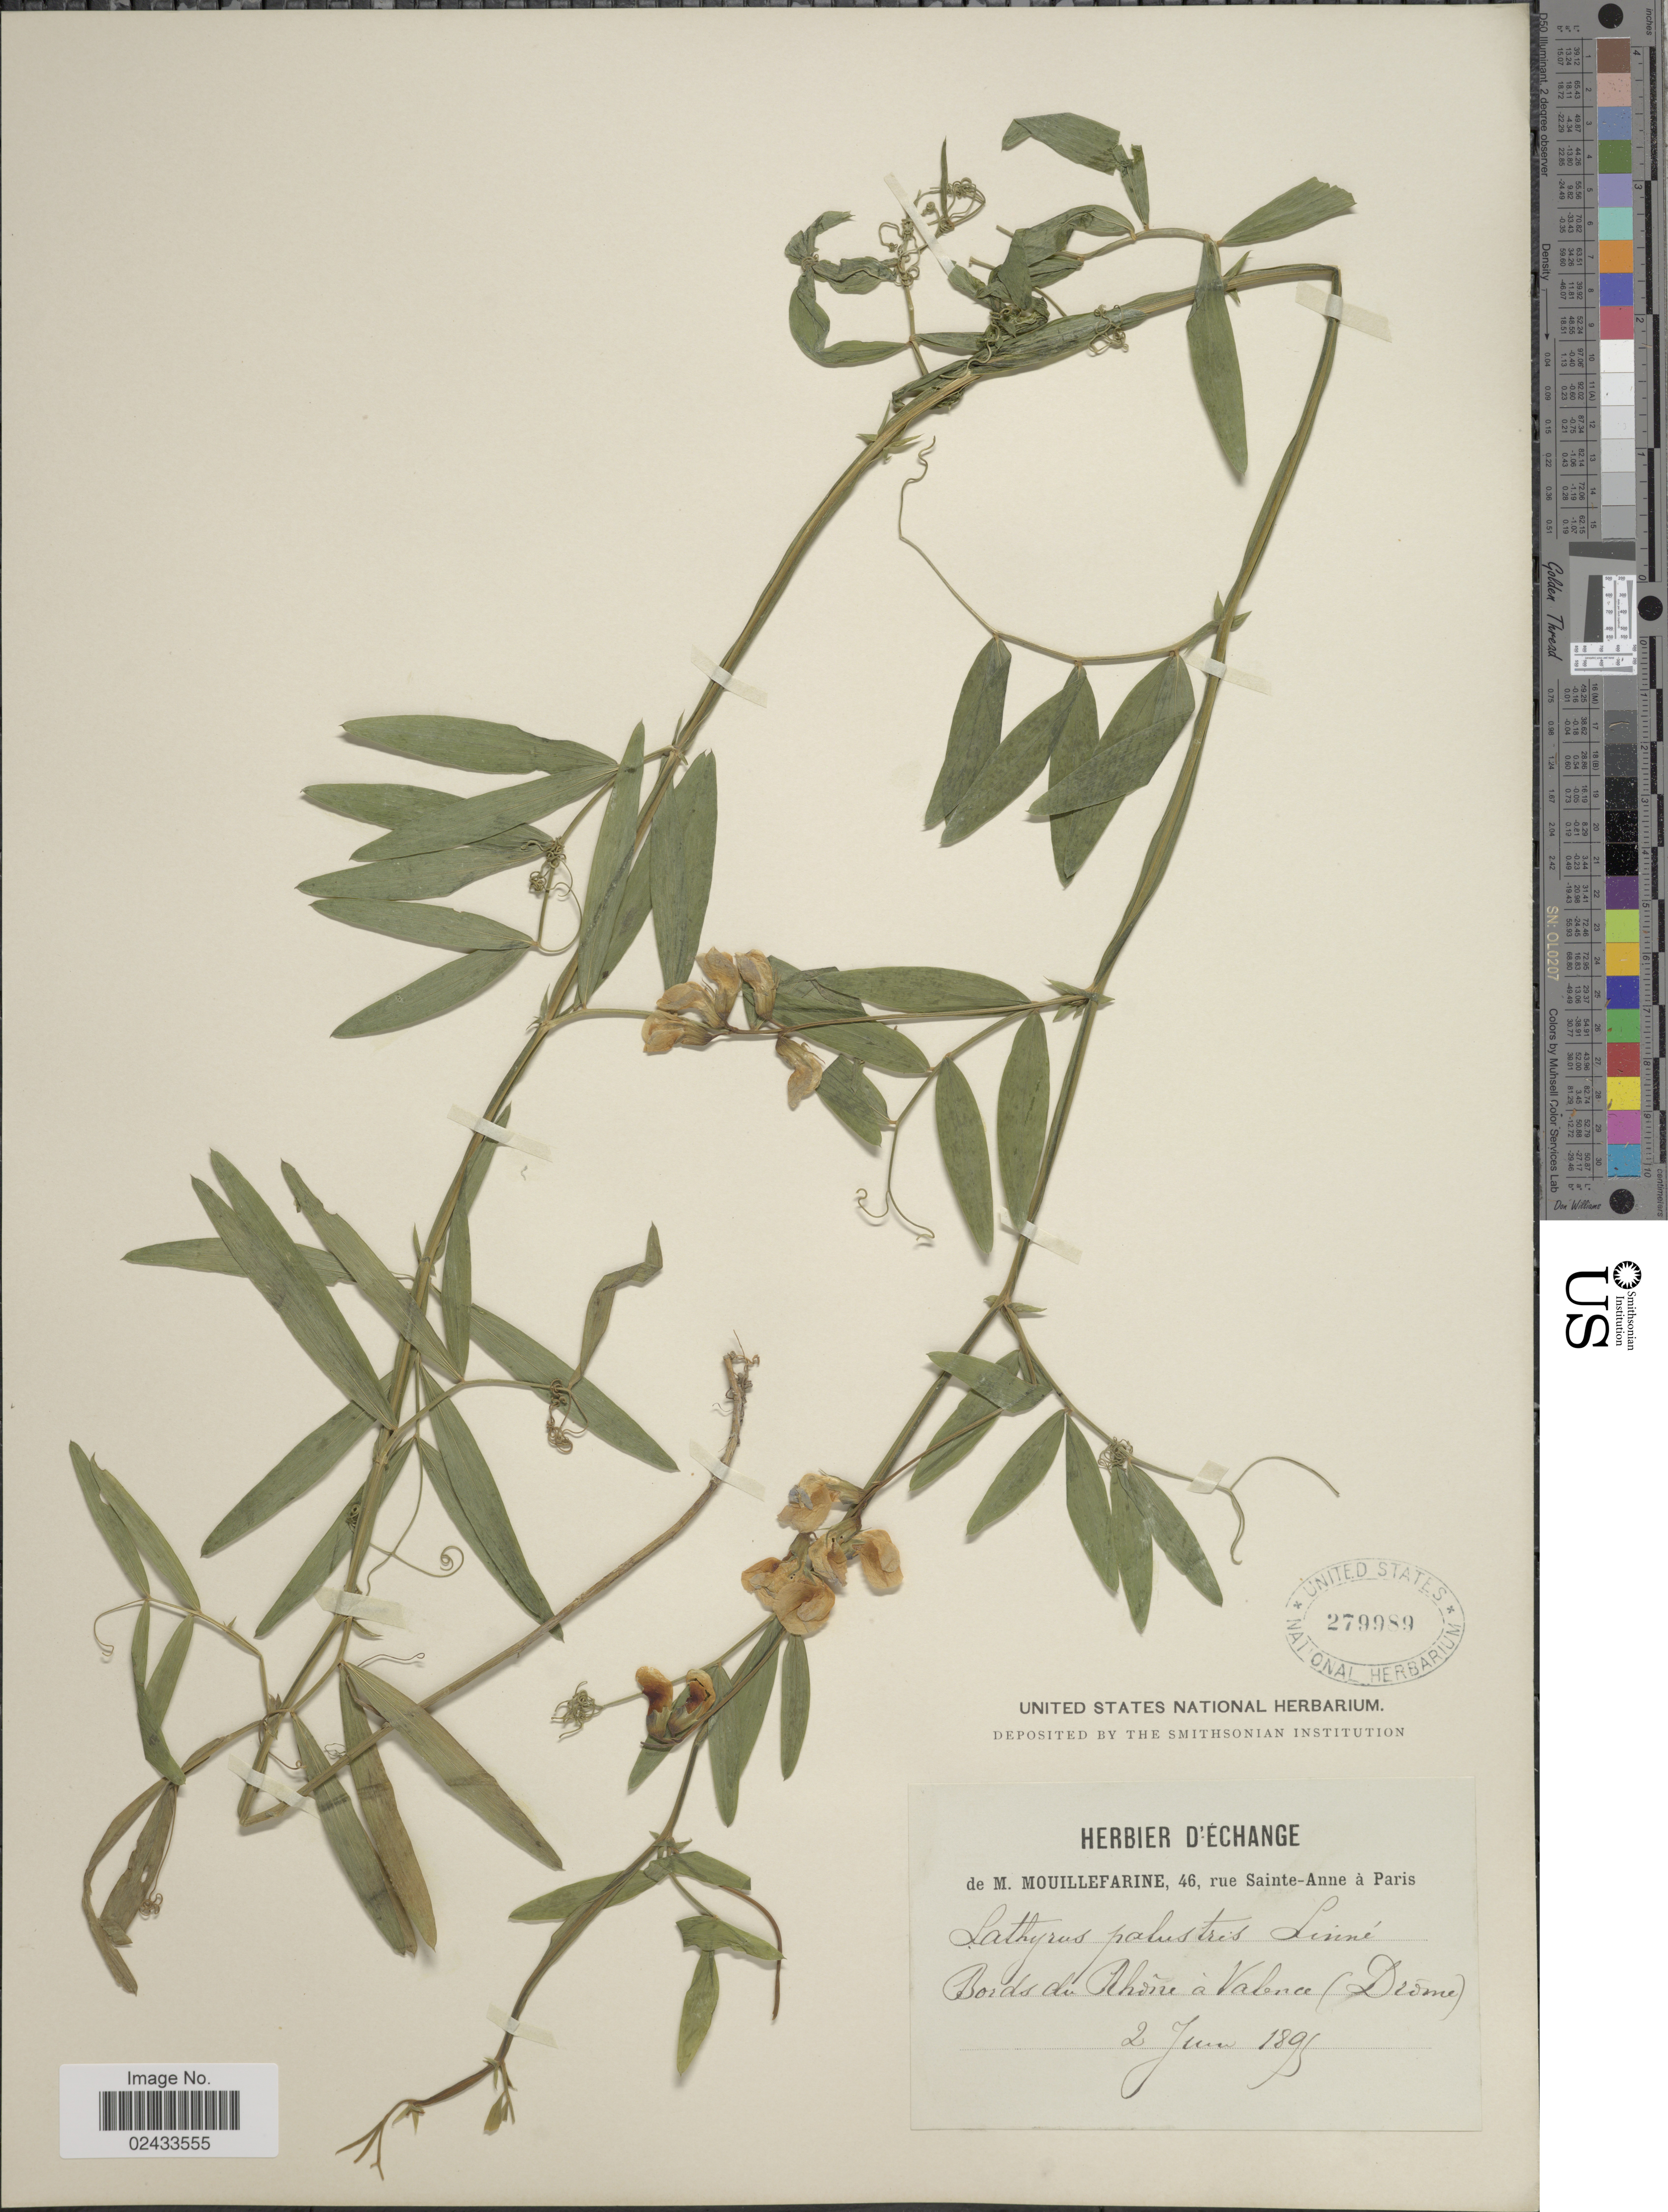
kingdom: Plantae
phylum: Tracheophyta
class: Magnoliopsida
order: Fabales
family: Fabaceae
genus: Lathyrus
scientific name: Lathyrus palustris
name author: L.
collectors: M. De Mouillefarine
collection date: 1895-06-02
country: France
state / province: Auvergne-Rhône-Alpes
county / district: Drôme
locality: Bords du Rhône à Valence (Drôme) [banks of the Rhone at Valence (Drôme)]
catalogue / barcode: US 279989